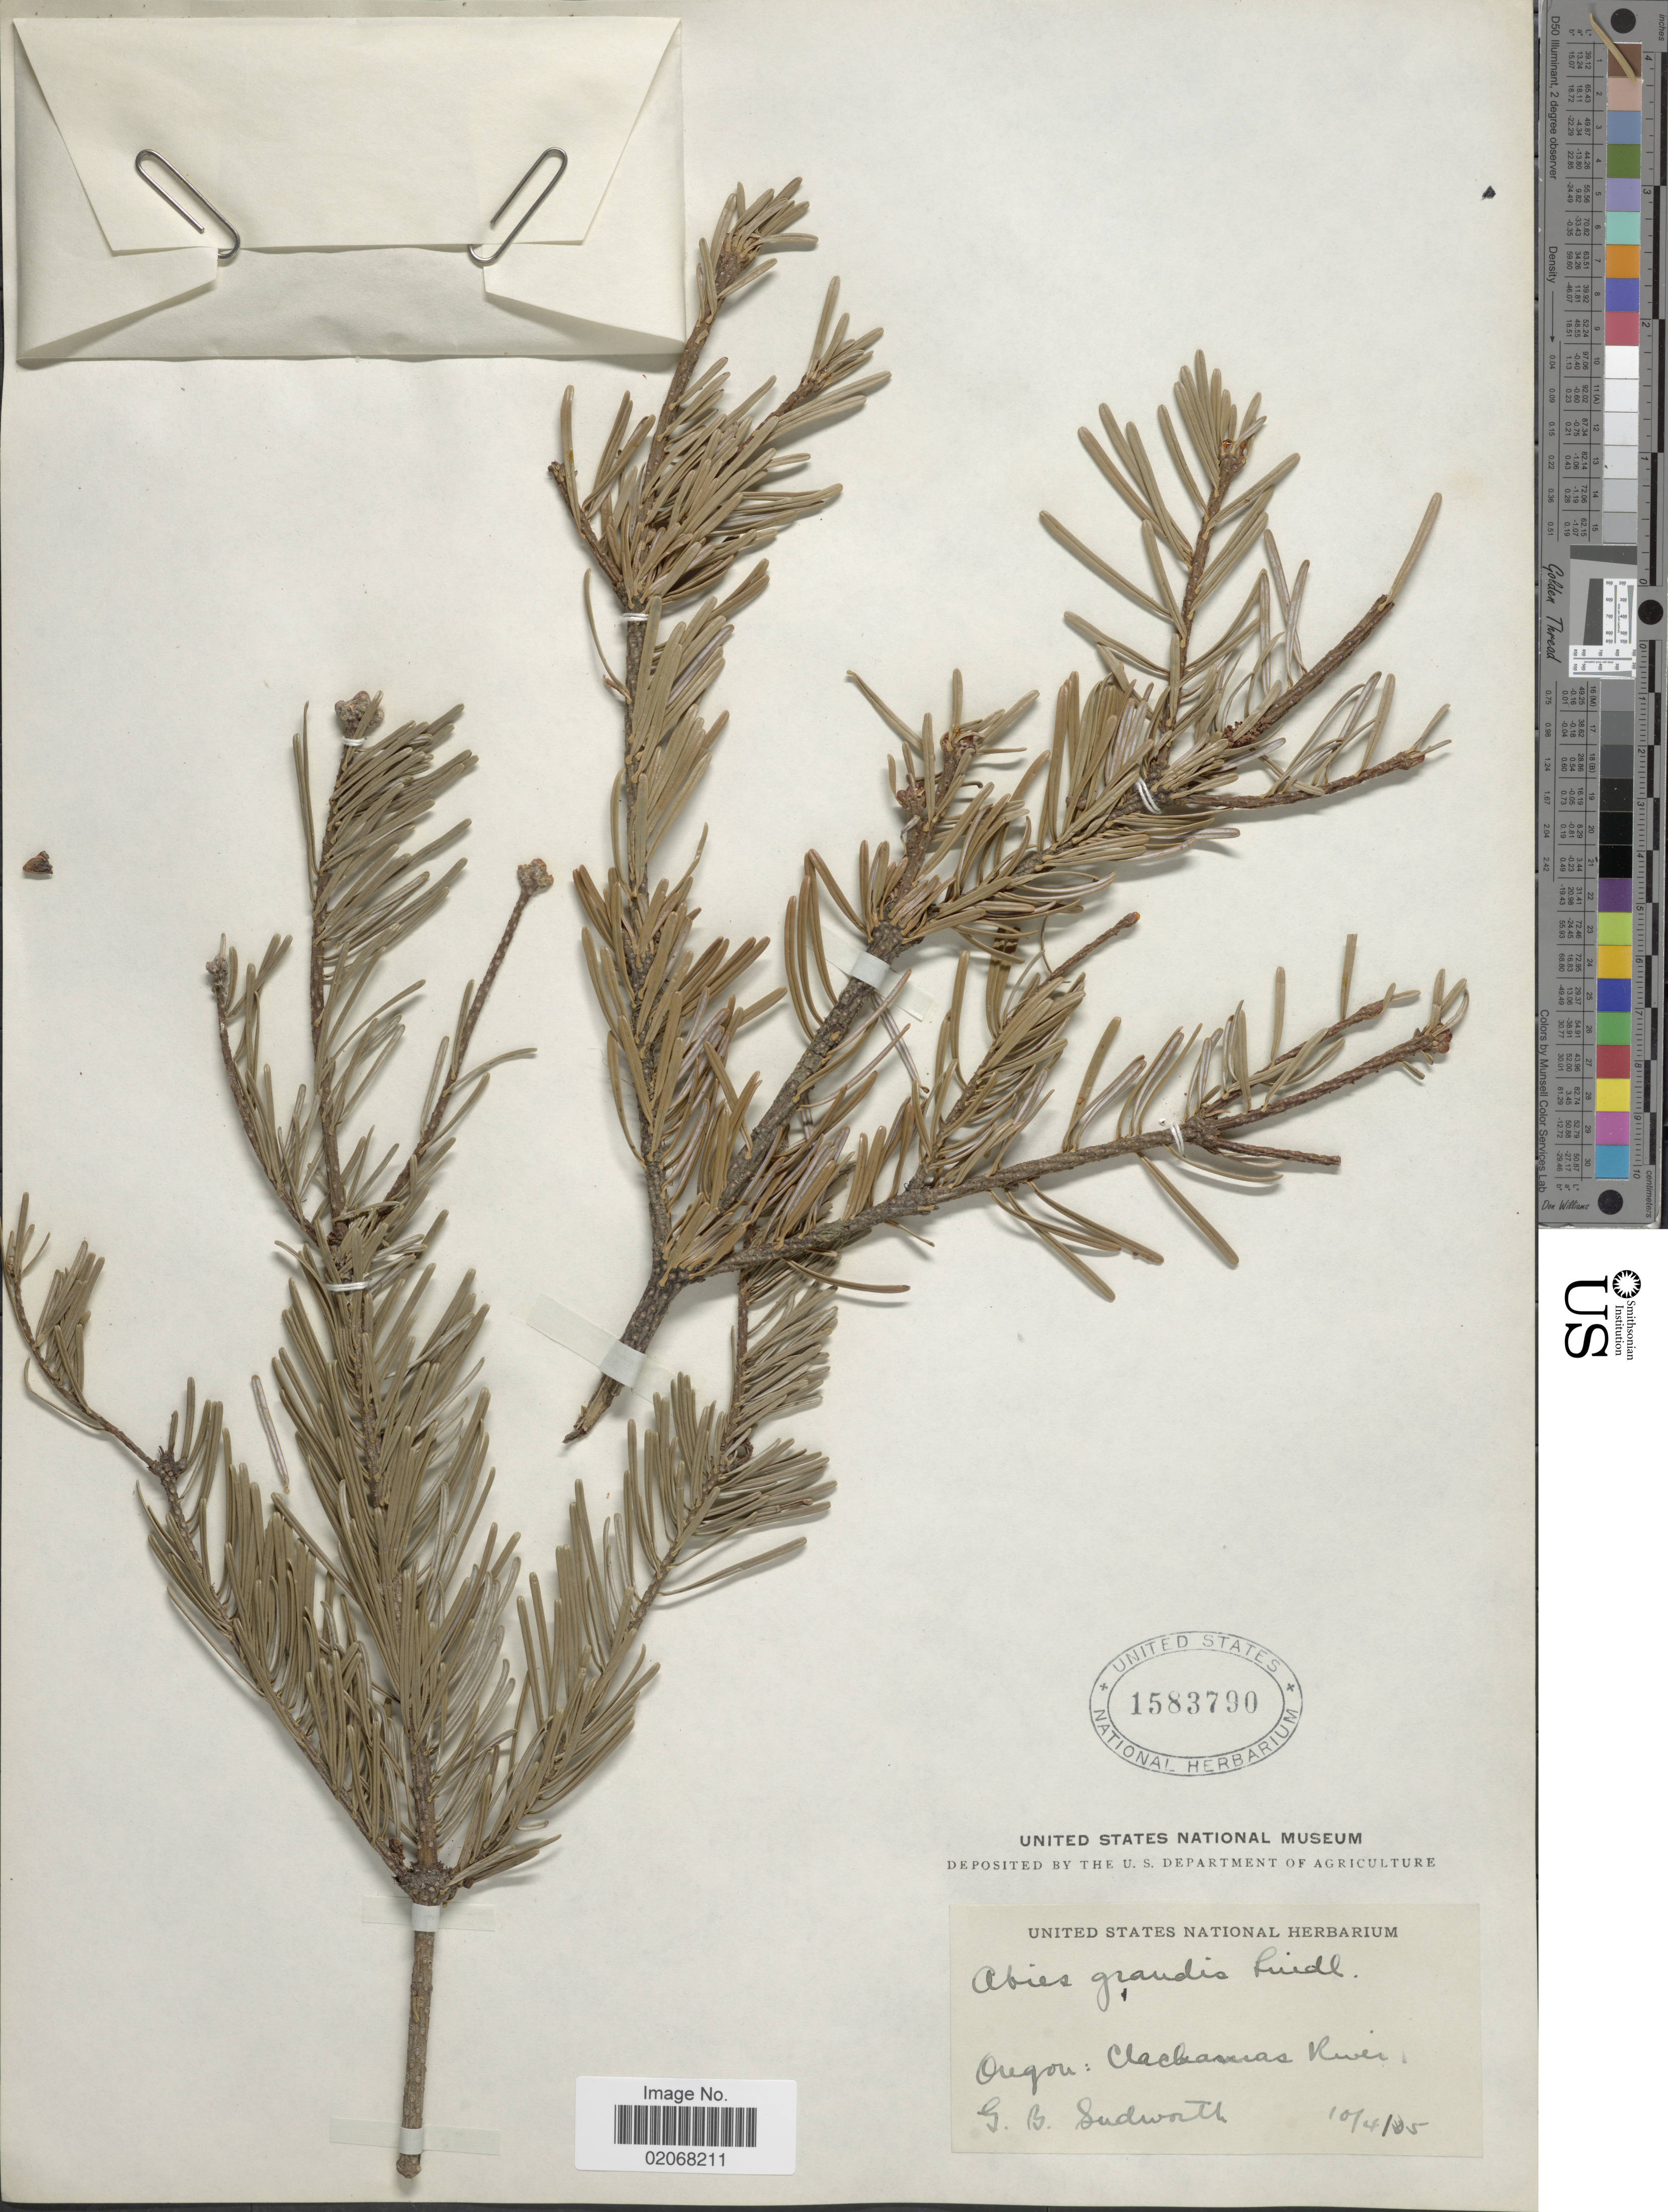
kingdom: Plantae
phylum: Tracheophyta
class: Pinopsida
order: Pinales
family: Pinaceae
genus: Abies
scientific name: Abies grandis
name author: (Douglas ex D. Don) Lindl.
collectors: G. B. Sudworth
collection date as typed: Transcribed d/m/y: 4/10/05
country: United States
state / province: Oregon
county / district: Clackamas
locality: Clackamas River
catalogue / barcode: US 1583790